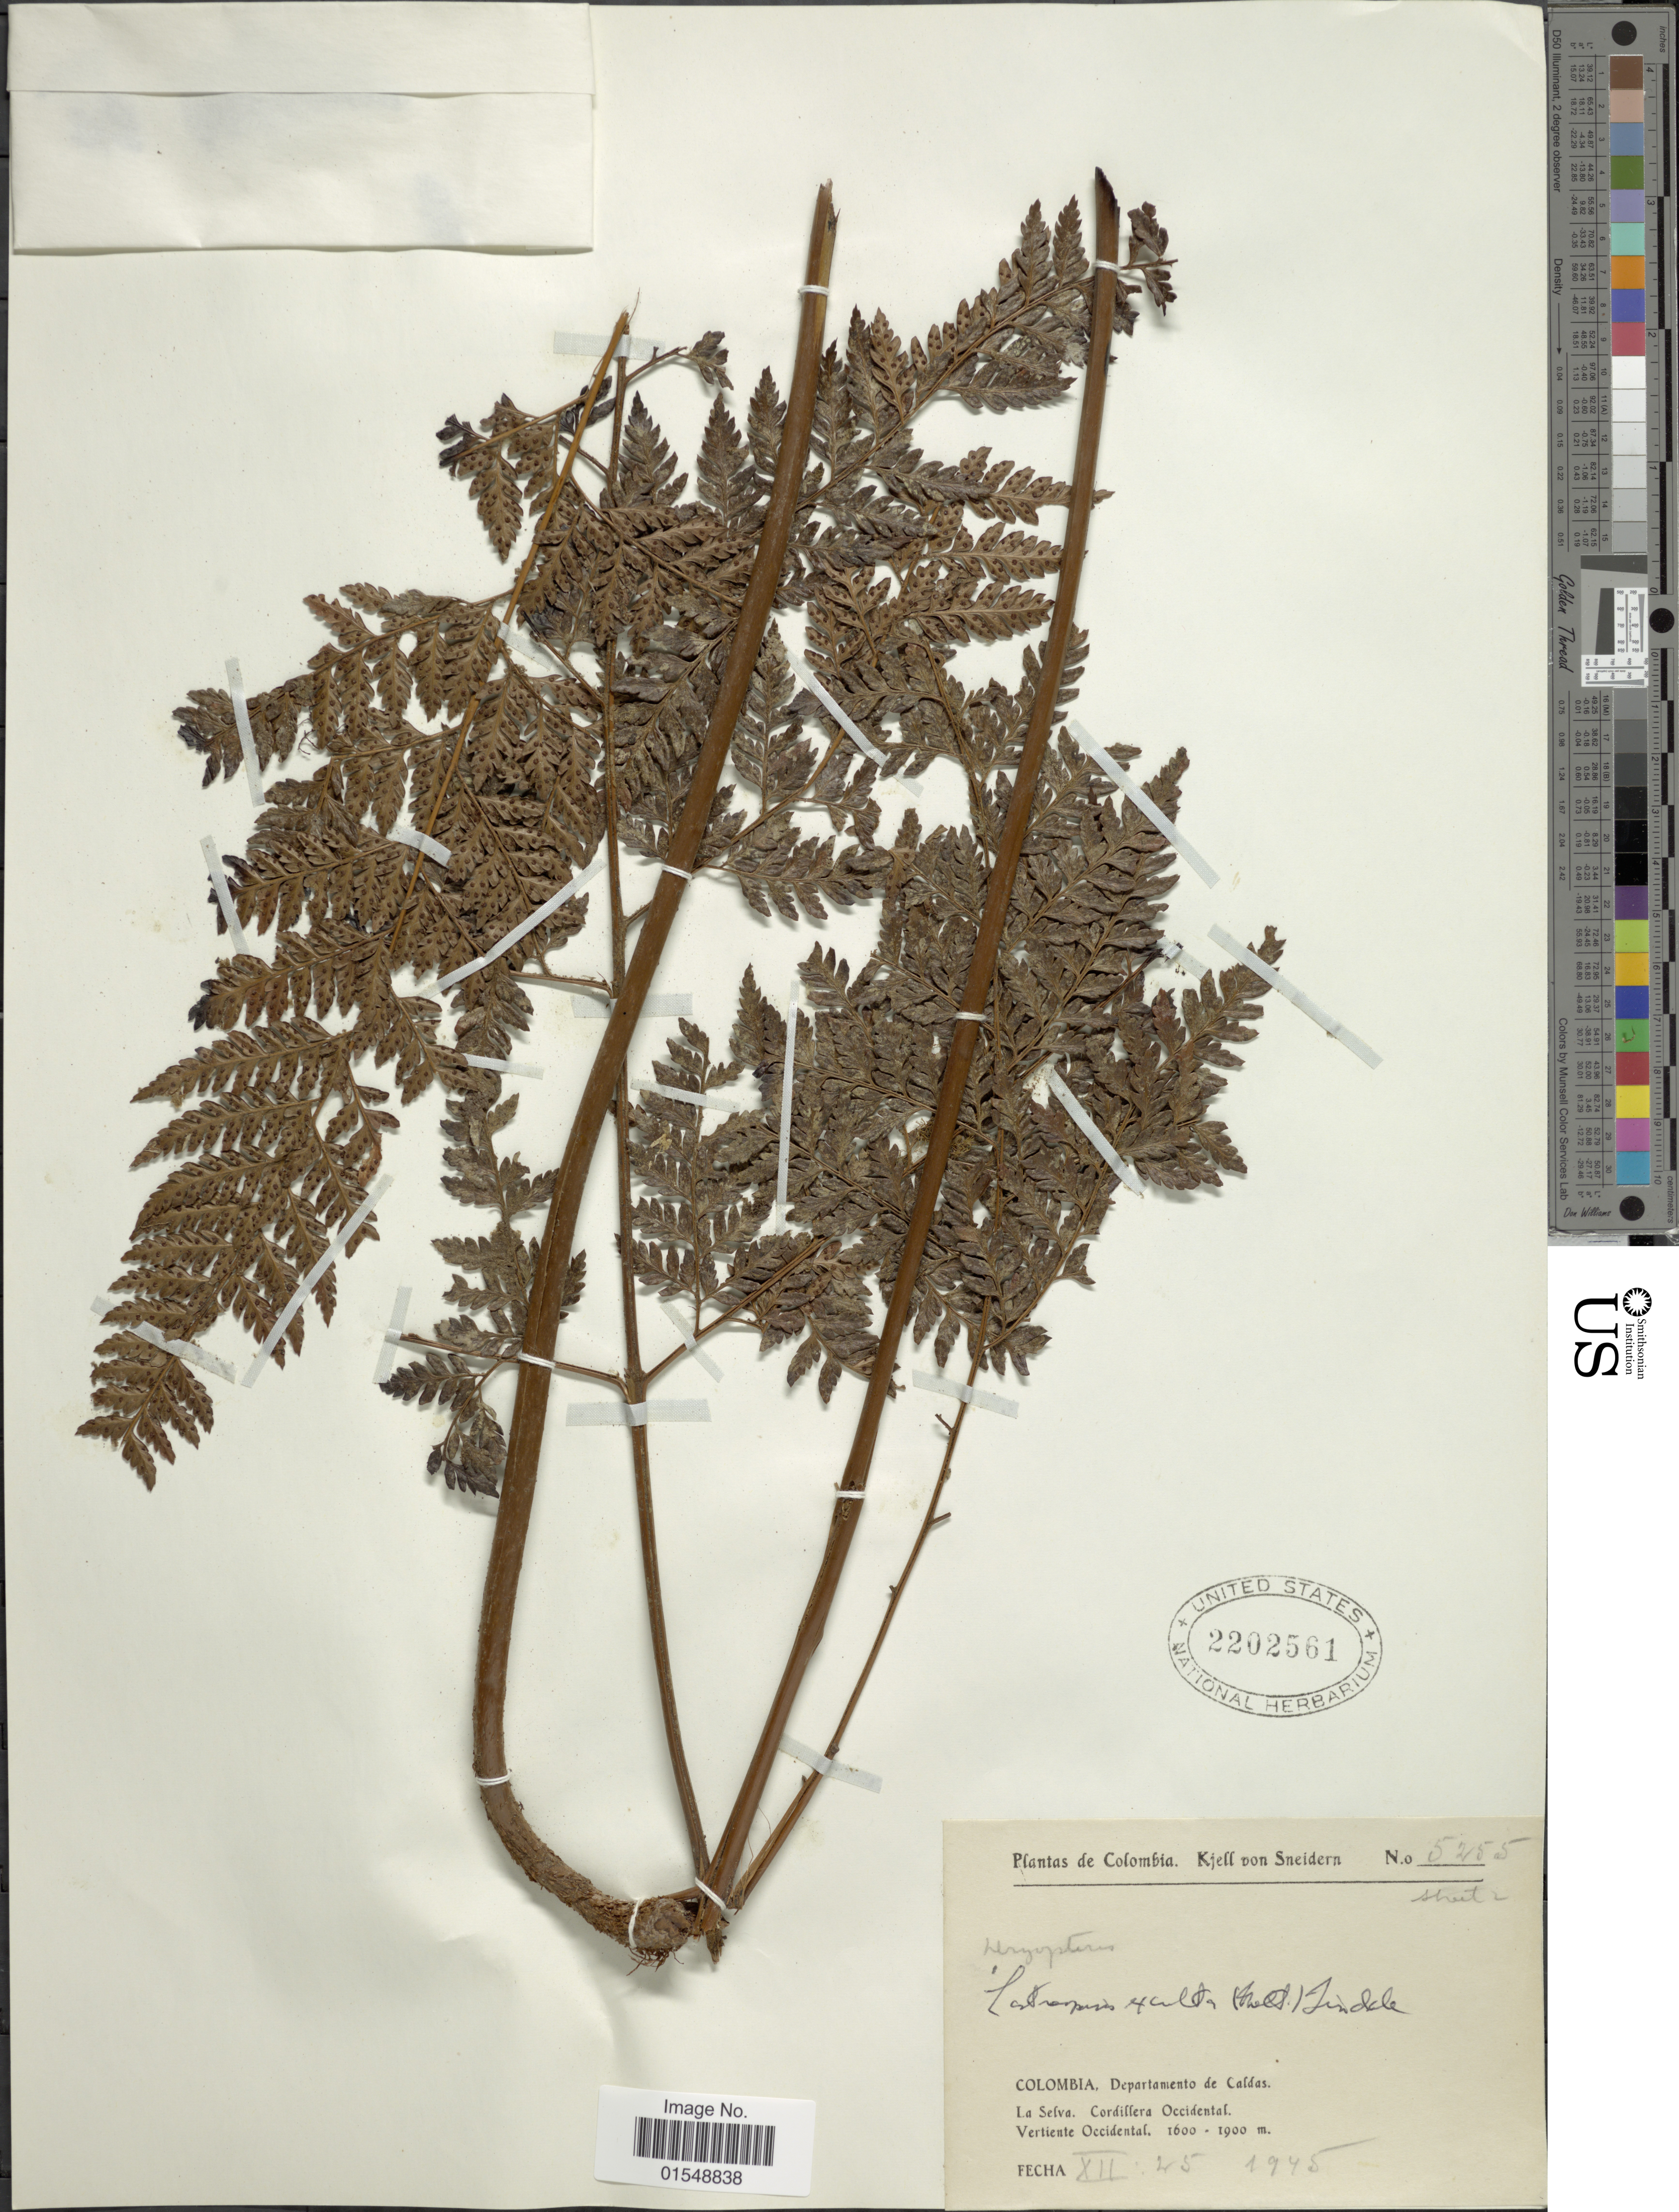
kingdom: Plantae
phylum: Tracheophyta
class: Polypodiopsida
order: Polypodiales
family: Dryopteridaceae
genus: Arachniodes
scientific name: Arachniodes ochropteroides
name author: (Baker) C. Chr.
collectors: K. von Sneidern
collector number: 5255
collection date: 1945-12-25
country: Colombia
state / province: Caldas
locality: La Selva, Cordillera Oriental, Vertiente Occidental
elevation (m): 1600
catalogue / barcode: US 2202561